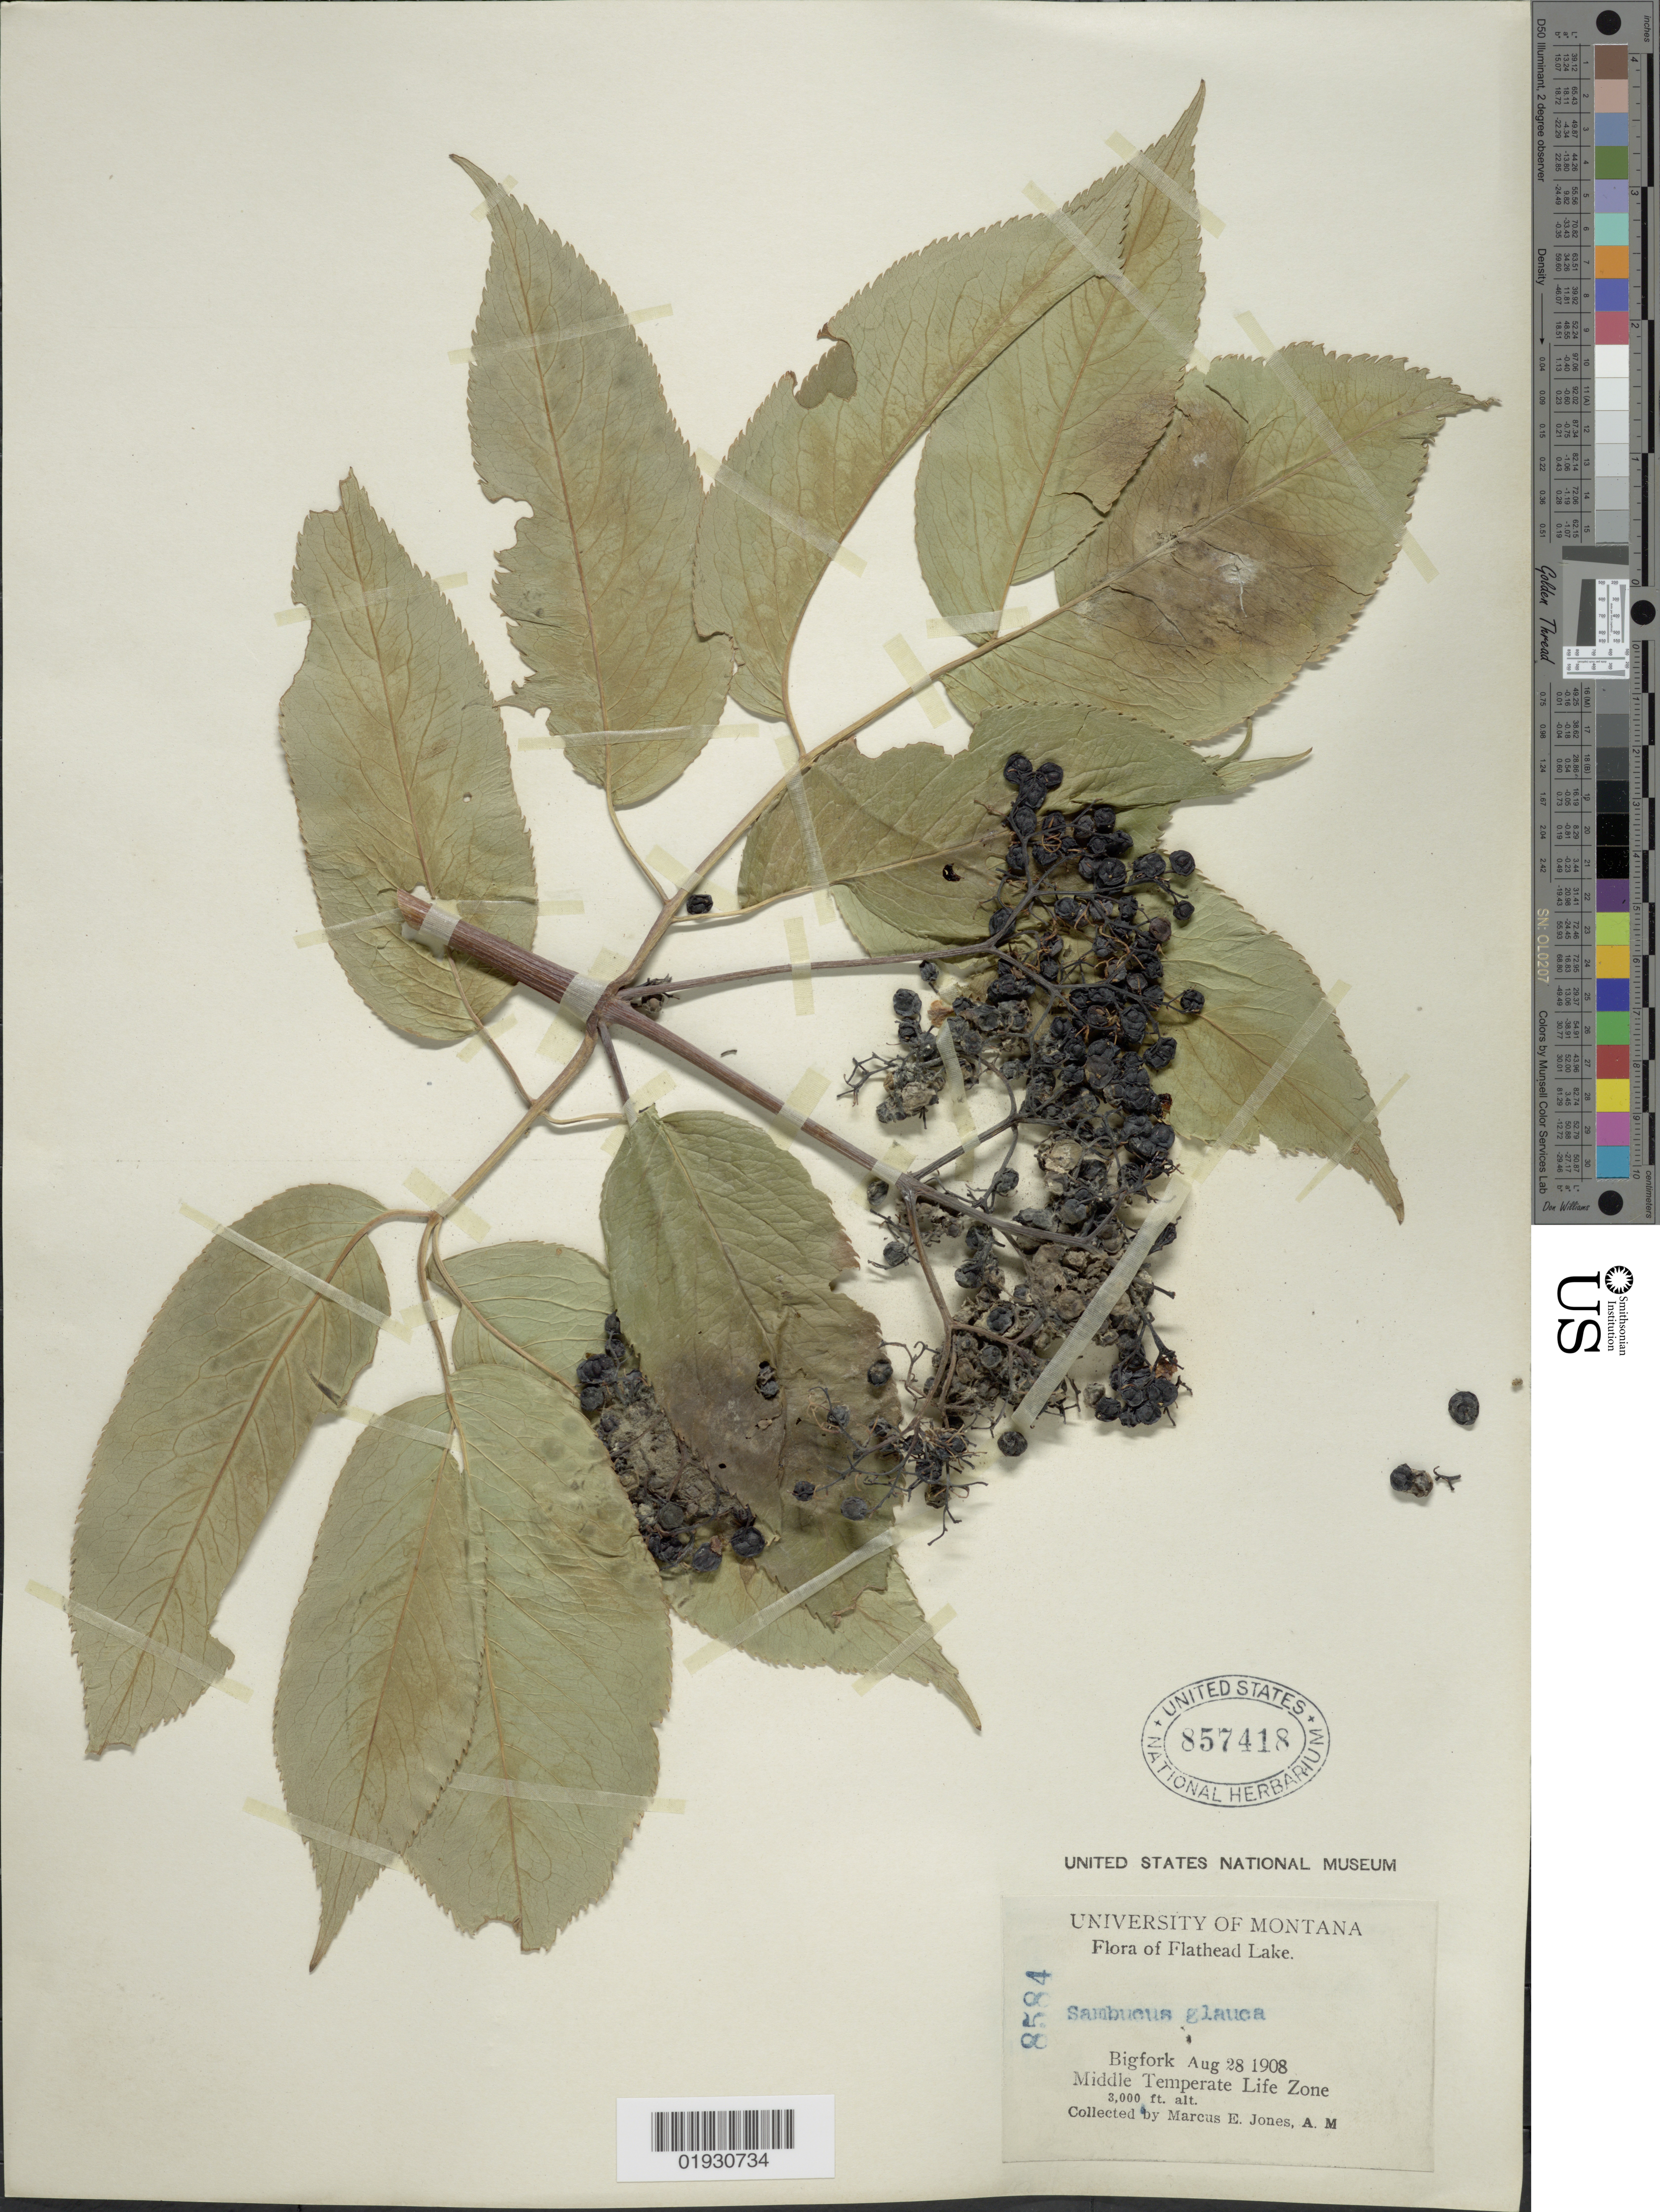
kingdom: Plantae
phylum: Tracheophyta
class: Magnoliopsida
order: Dipsacales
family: Viburnaceae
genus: Sambucus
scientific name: Sambucus cerulea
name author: Raf.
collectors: M. E. Jones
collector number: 8584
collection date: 1908-08-28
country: United States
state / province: Montana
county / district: Flathead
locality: Flathead Lake, Bigfork, Middle Temperate Life Zone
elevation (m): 914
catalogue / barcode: US 857418